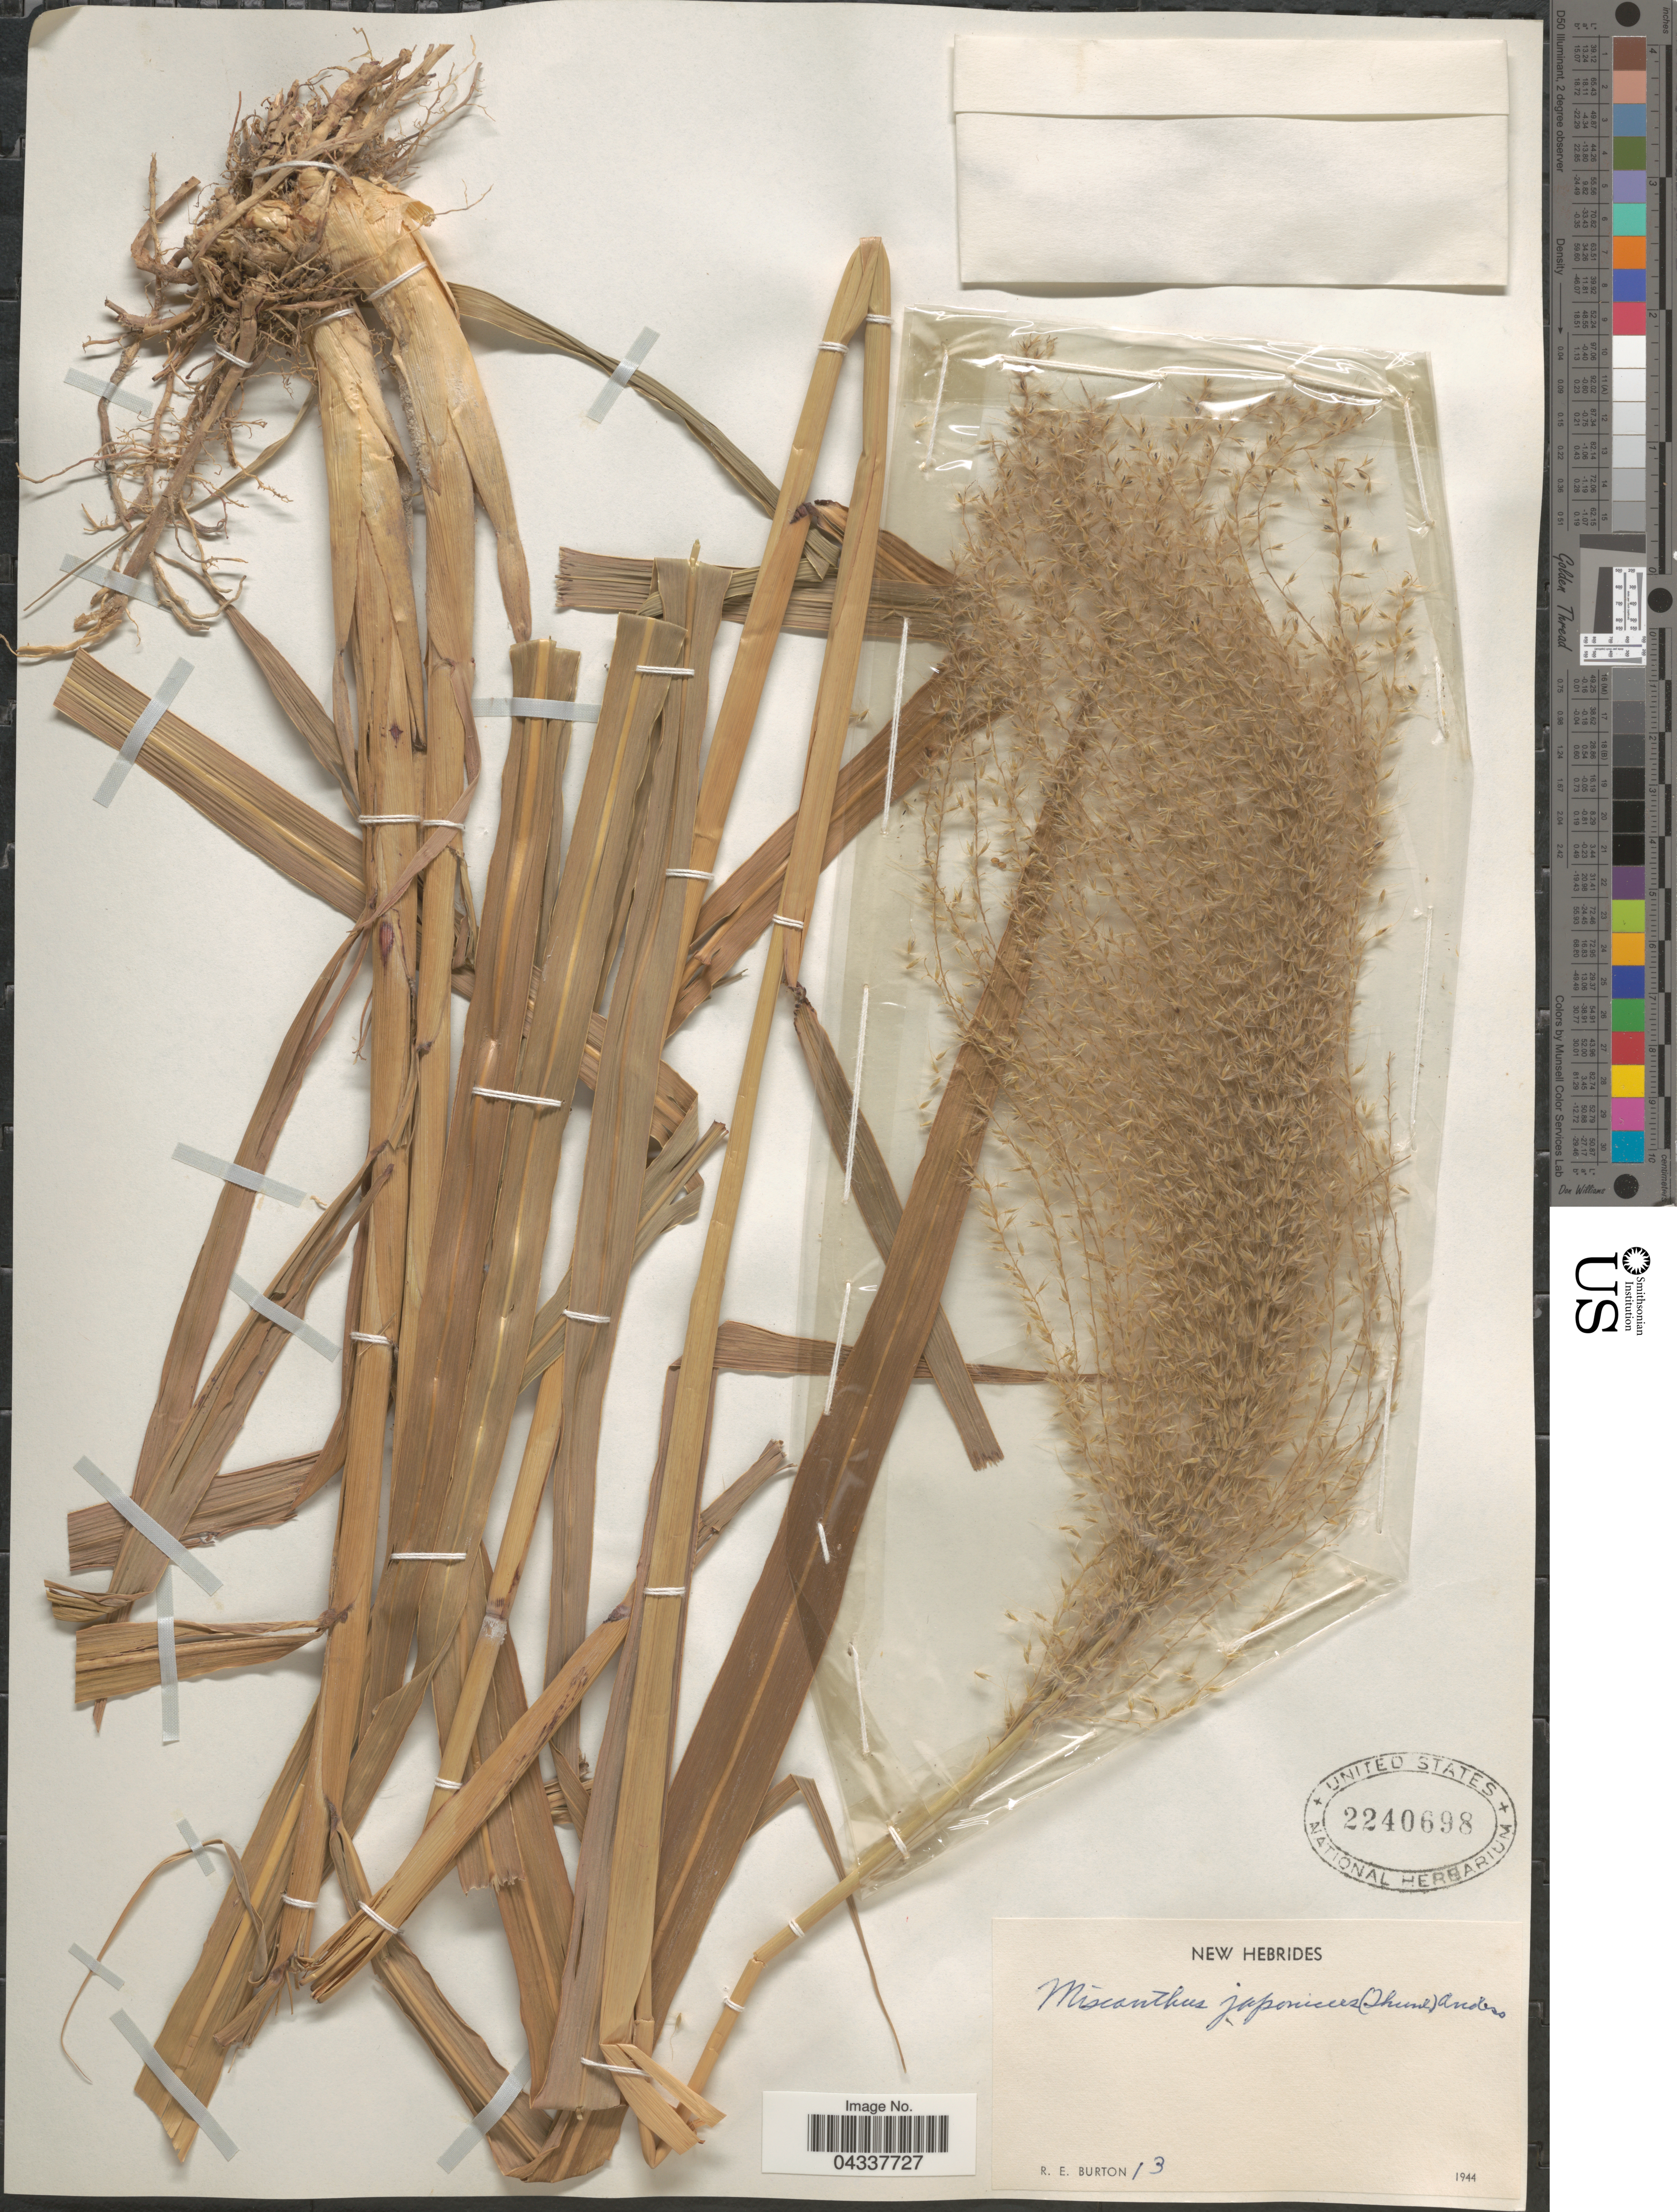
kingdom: Plantae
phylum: Tracheophyta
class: Liliopsida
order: Poales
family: Poaceae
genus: Miscanthus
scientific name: Miscanthus sinensis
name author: Andersson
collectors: R. Burton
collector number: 13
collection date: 1944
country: Vanuatu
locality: New Hebrides.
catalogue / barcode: US 2240698